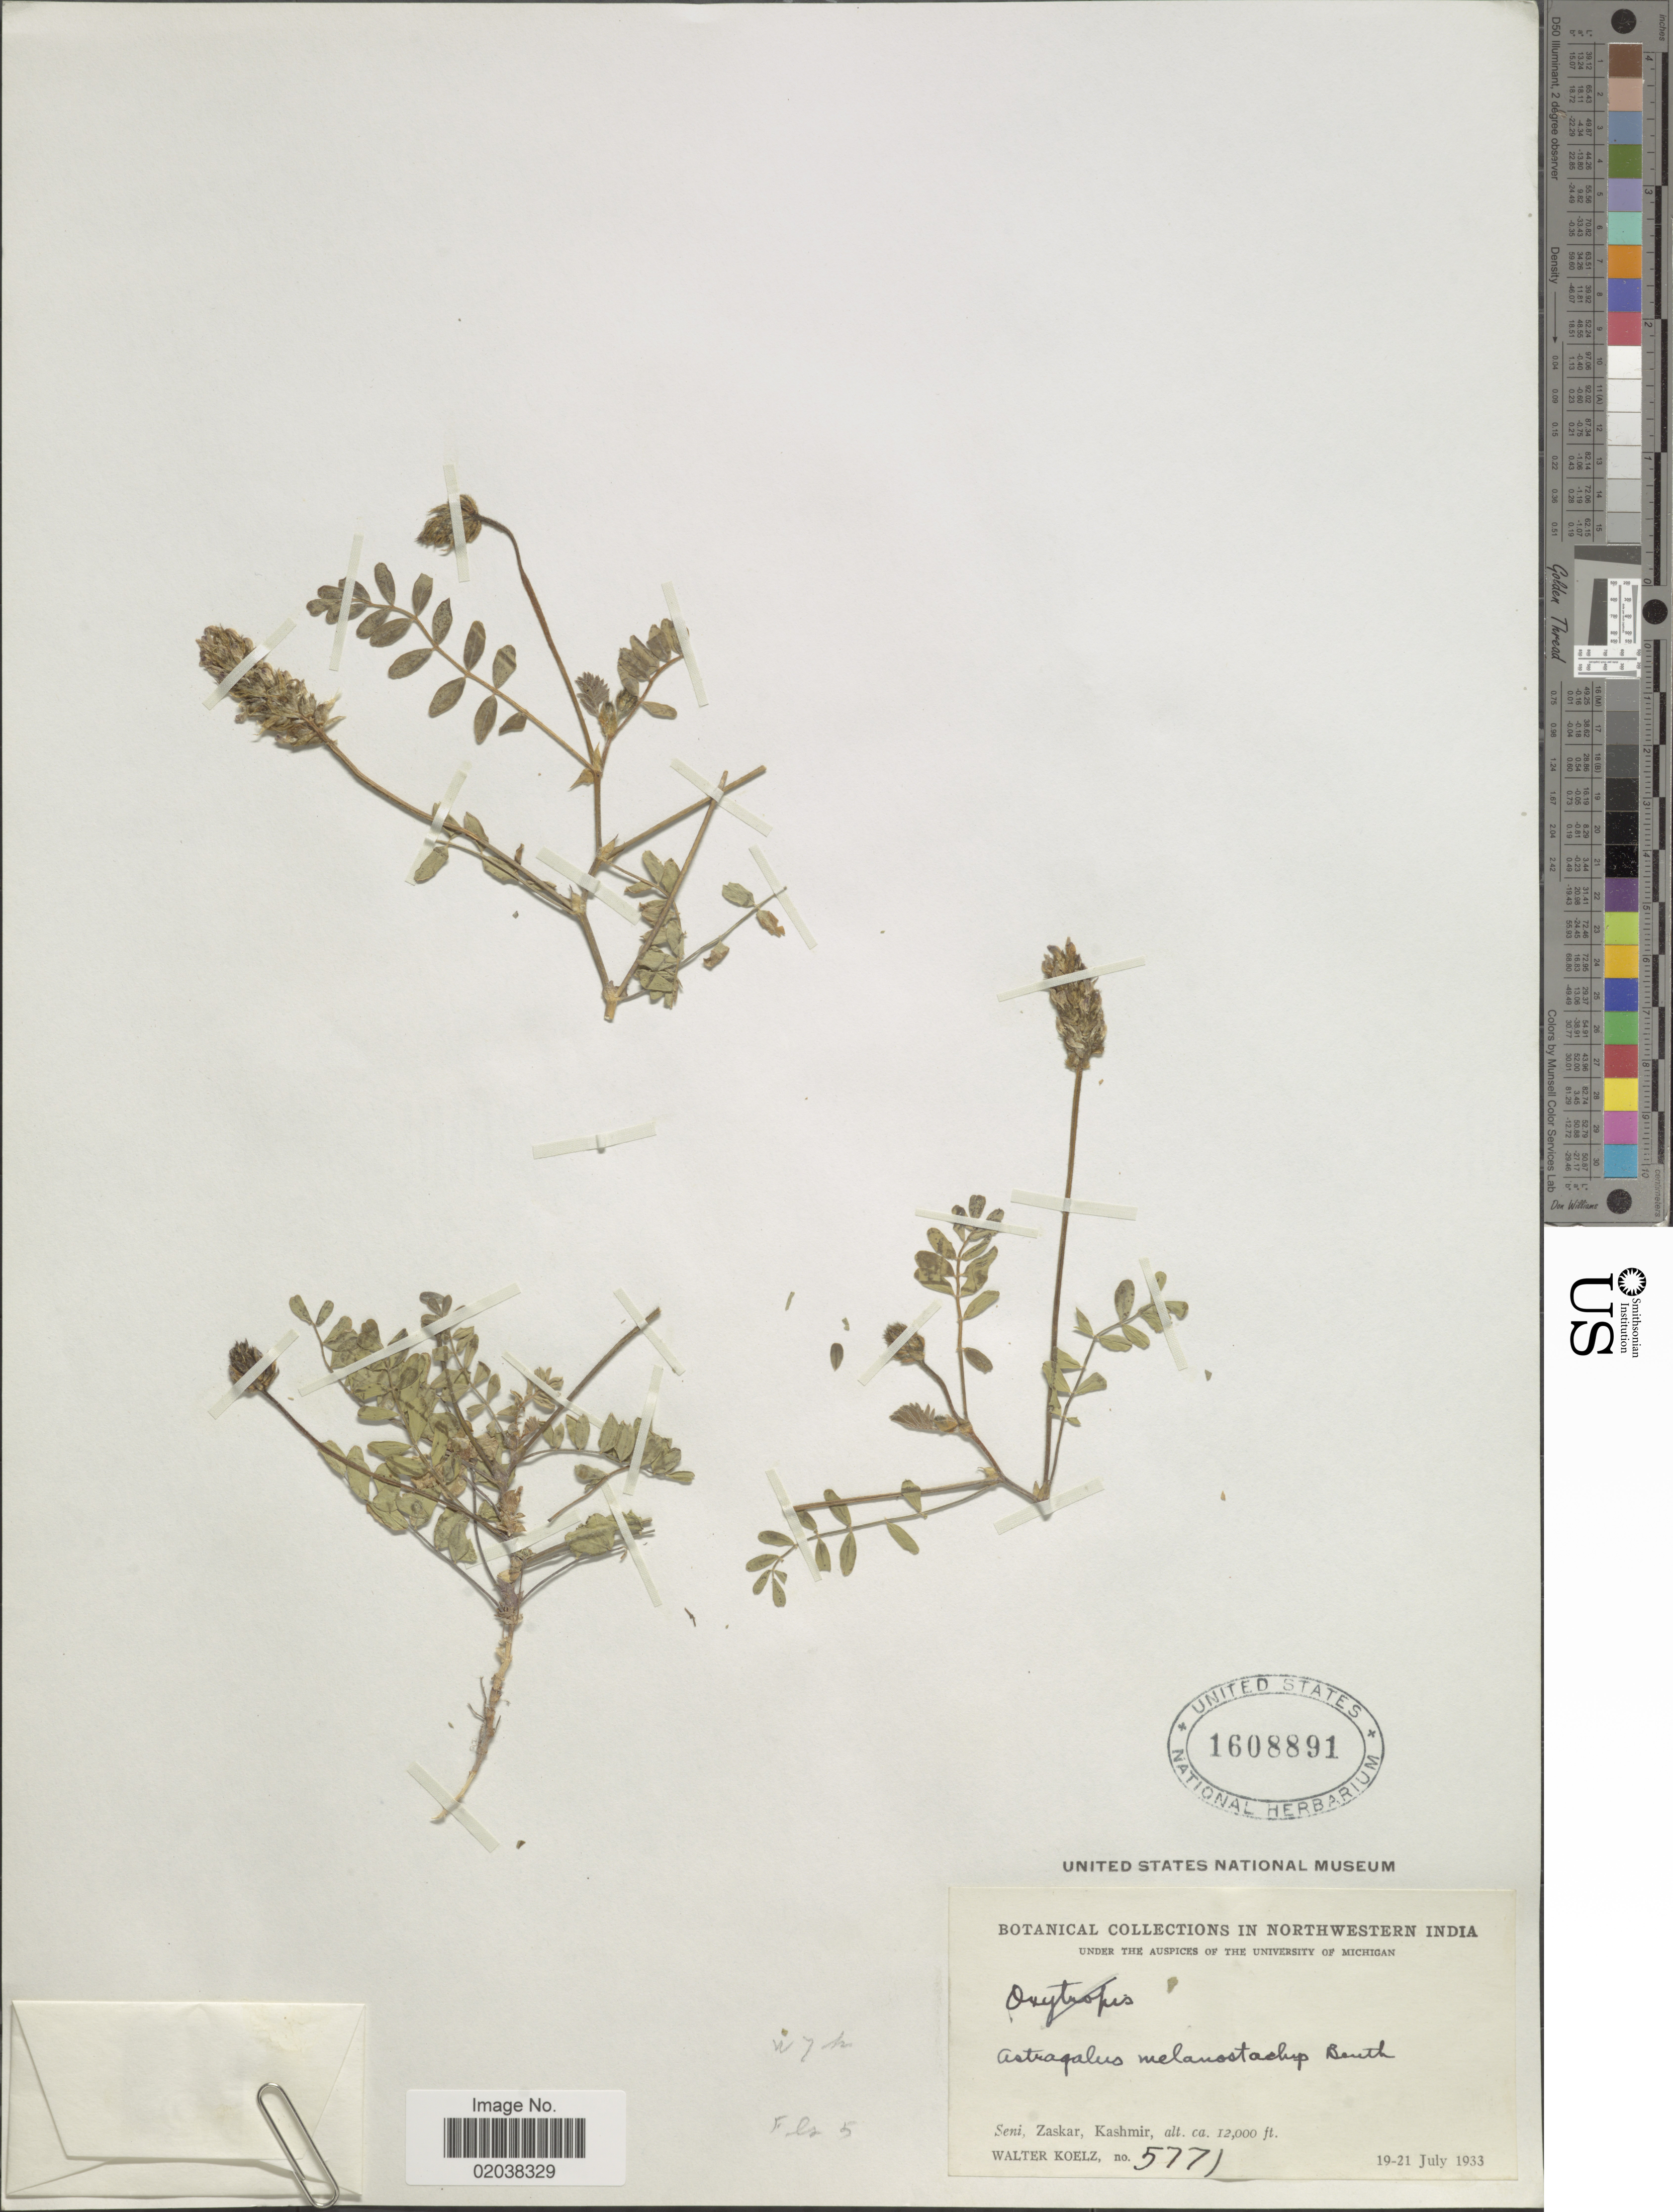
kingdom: Plantae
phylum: Tracheophyta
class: Magnoliopsida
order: Fabales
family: Fabaceae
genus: Astragalus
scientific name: Astragalus melanostachys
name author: Bunge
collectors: W. N. Koelz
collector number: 5771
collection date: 1933-07-19/1933-07-21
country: India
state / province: Jammu and Kashmir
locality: Northwestern India. Seni, Zaskar, Kashmir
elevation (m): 3658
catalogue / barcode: US 1608891